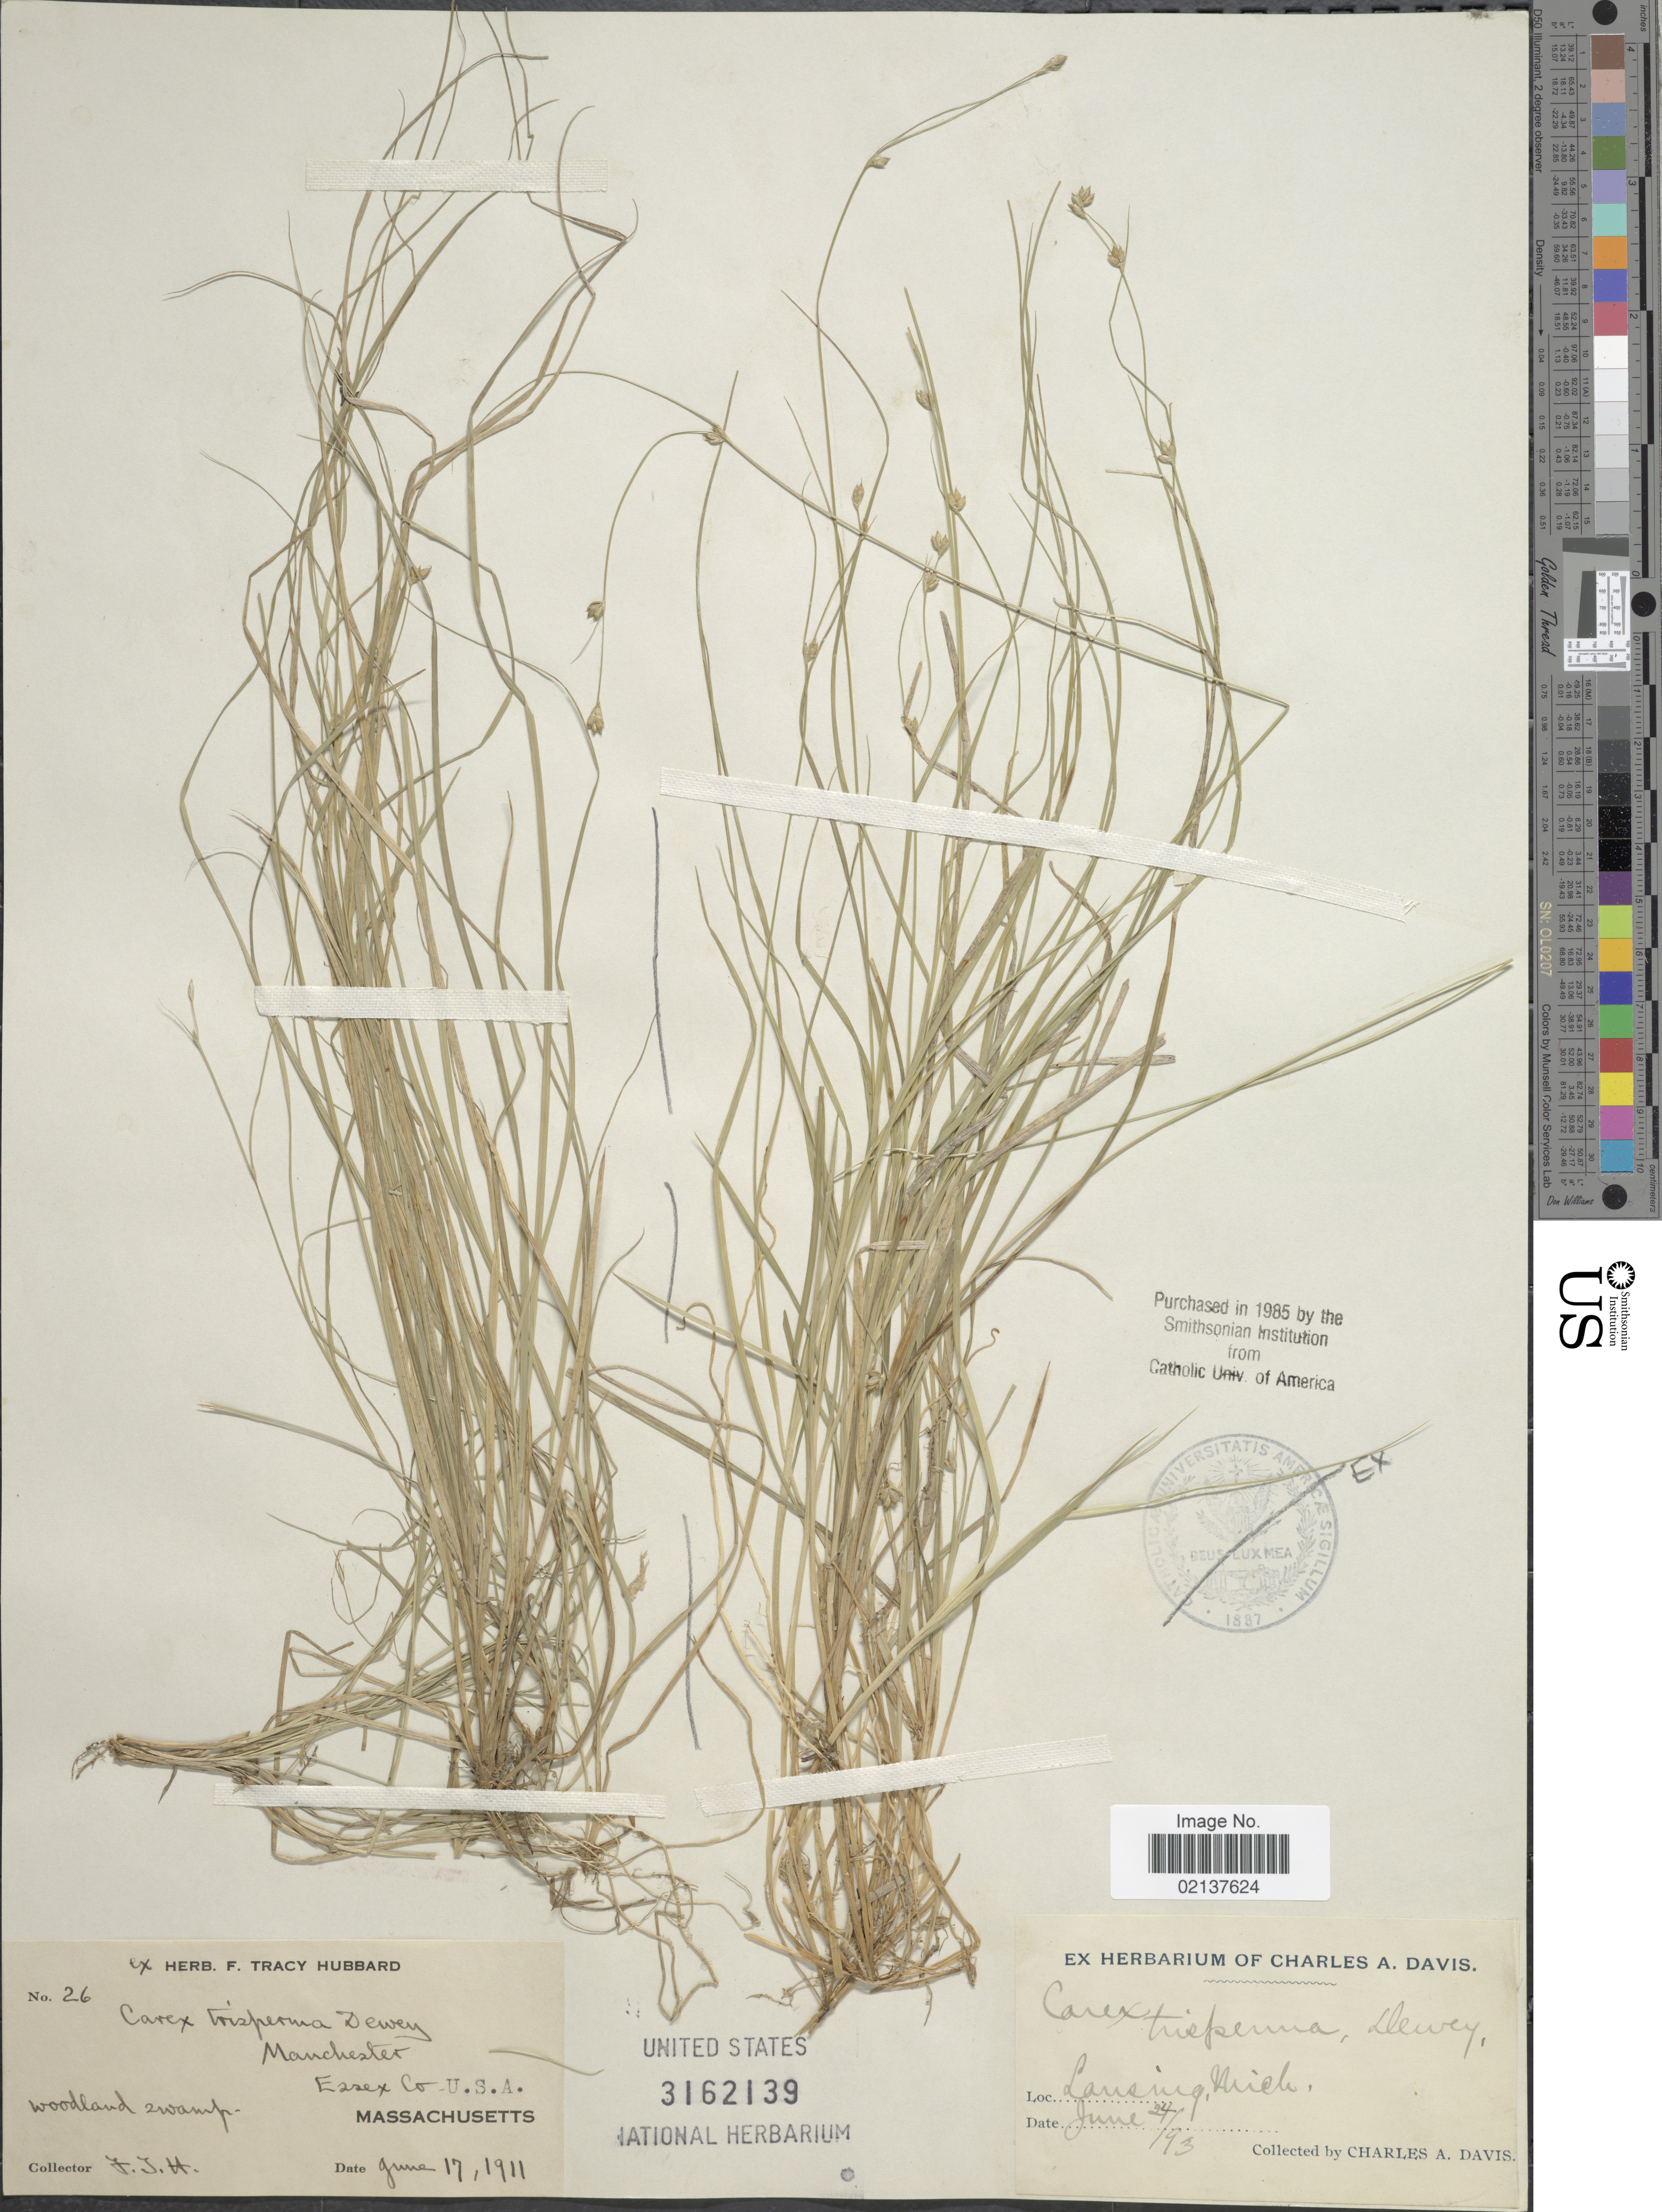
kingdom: Plantae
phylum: Tracheophyta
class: Liliopsida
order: Poales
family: Cyperaceae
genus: Carex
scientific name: Carex trisperma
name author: Dewey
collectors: F. T. Hubbard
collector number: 26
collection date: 1911-06-17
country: United States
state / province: Massachusetts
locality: Manchester, Essex Co,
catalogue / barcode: US 3162139